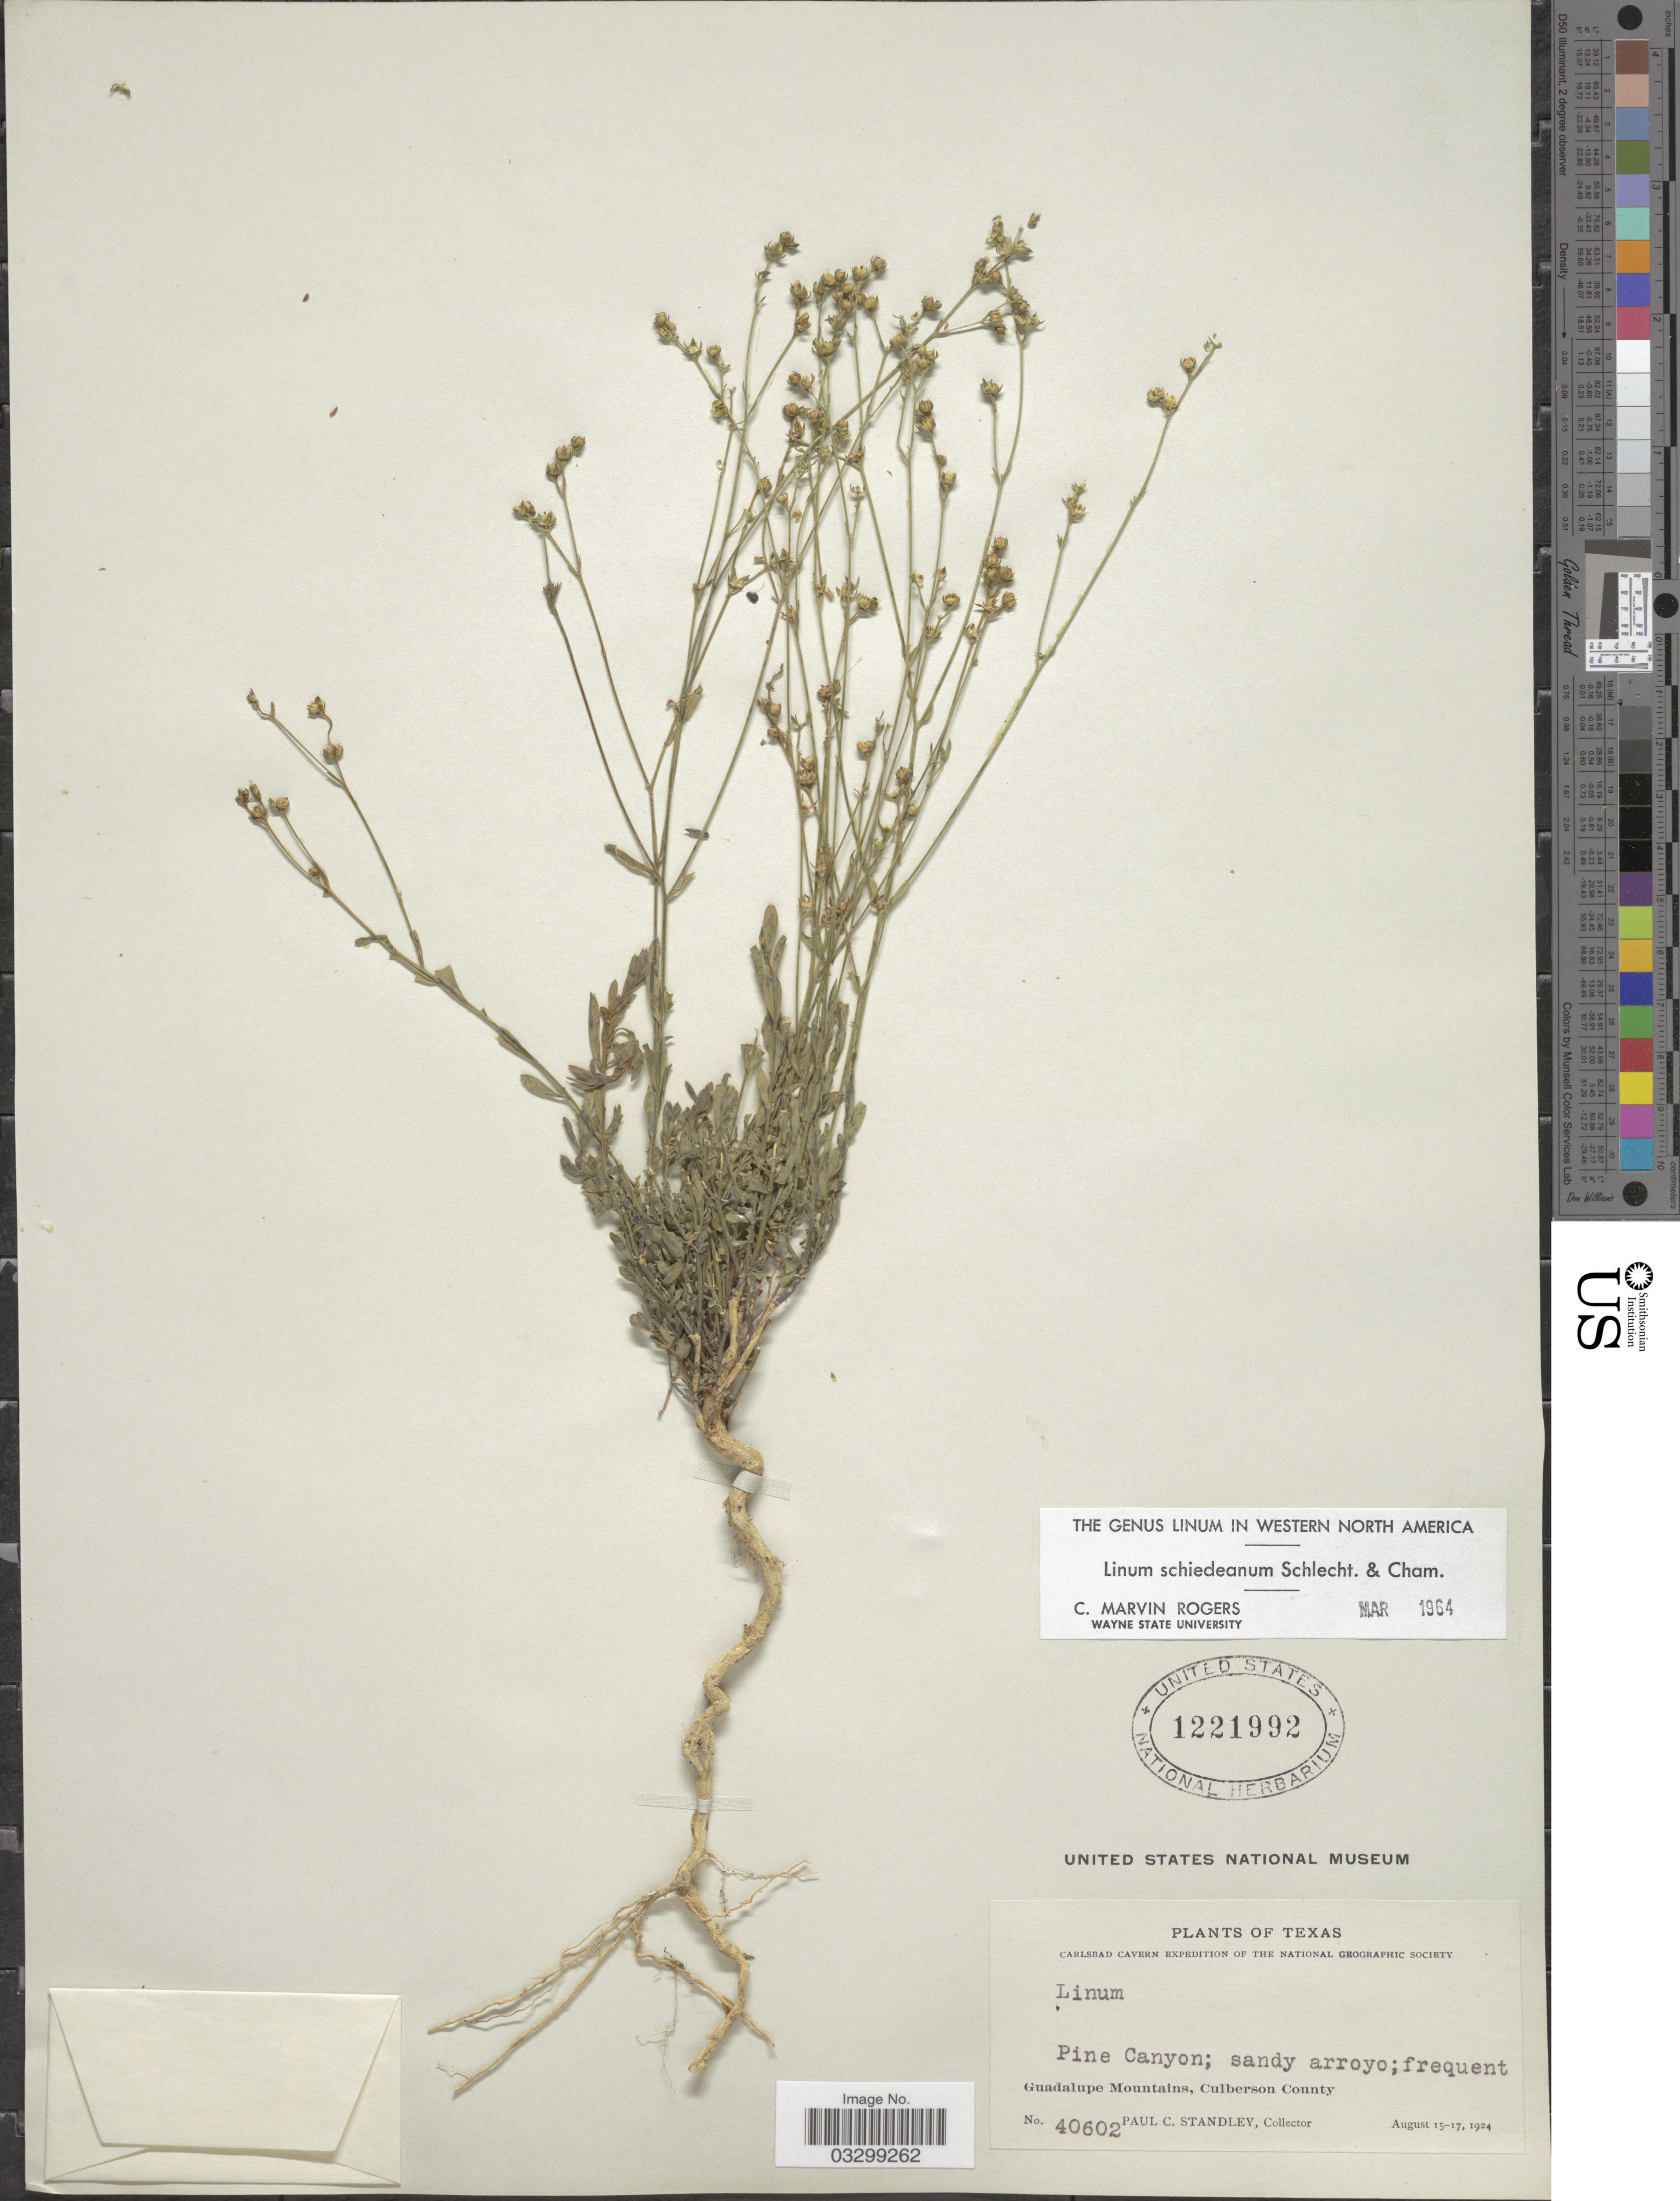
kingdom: Plantae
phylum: Tracheophyta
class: Magnoliopsida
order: Malpighiales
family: Linaceae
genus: Linum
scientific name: Linum schiedeanum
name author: Schltdl. & Cham.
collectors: P. C. Standley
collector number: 40602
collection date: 1924-08-15/1924-08-17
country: United States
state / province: Texas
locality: Pine Canyon. Guadalupe Mountains, Culberson County.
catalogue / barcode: US 1221992